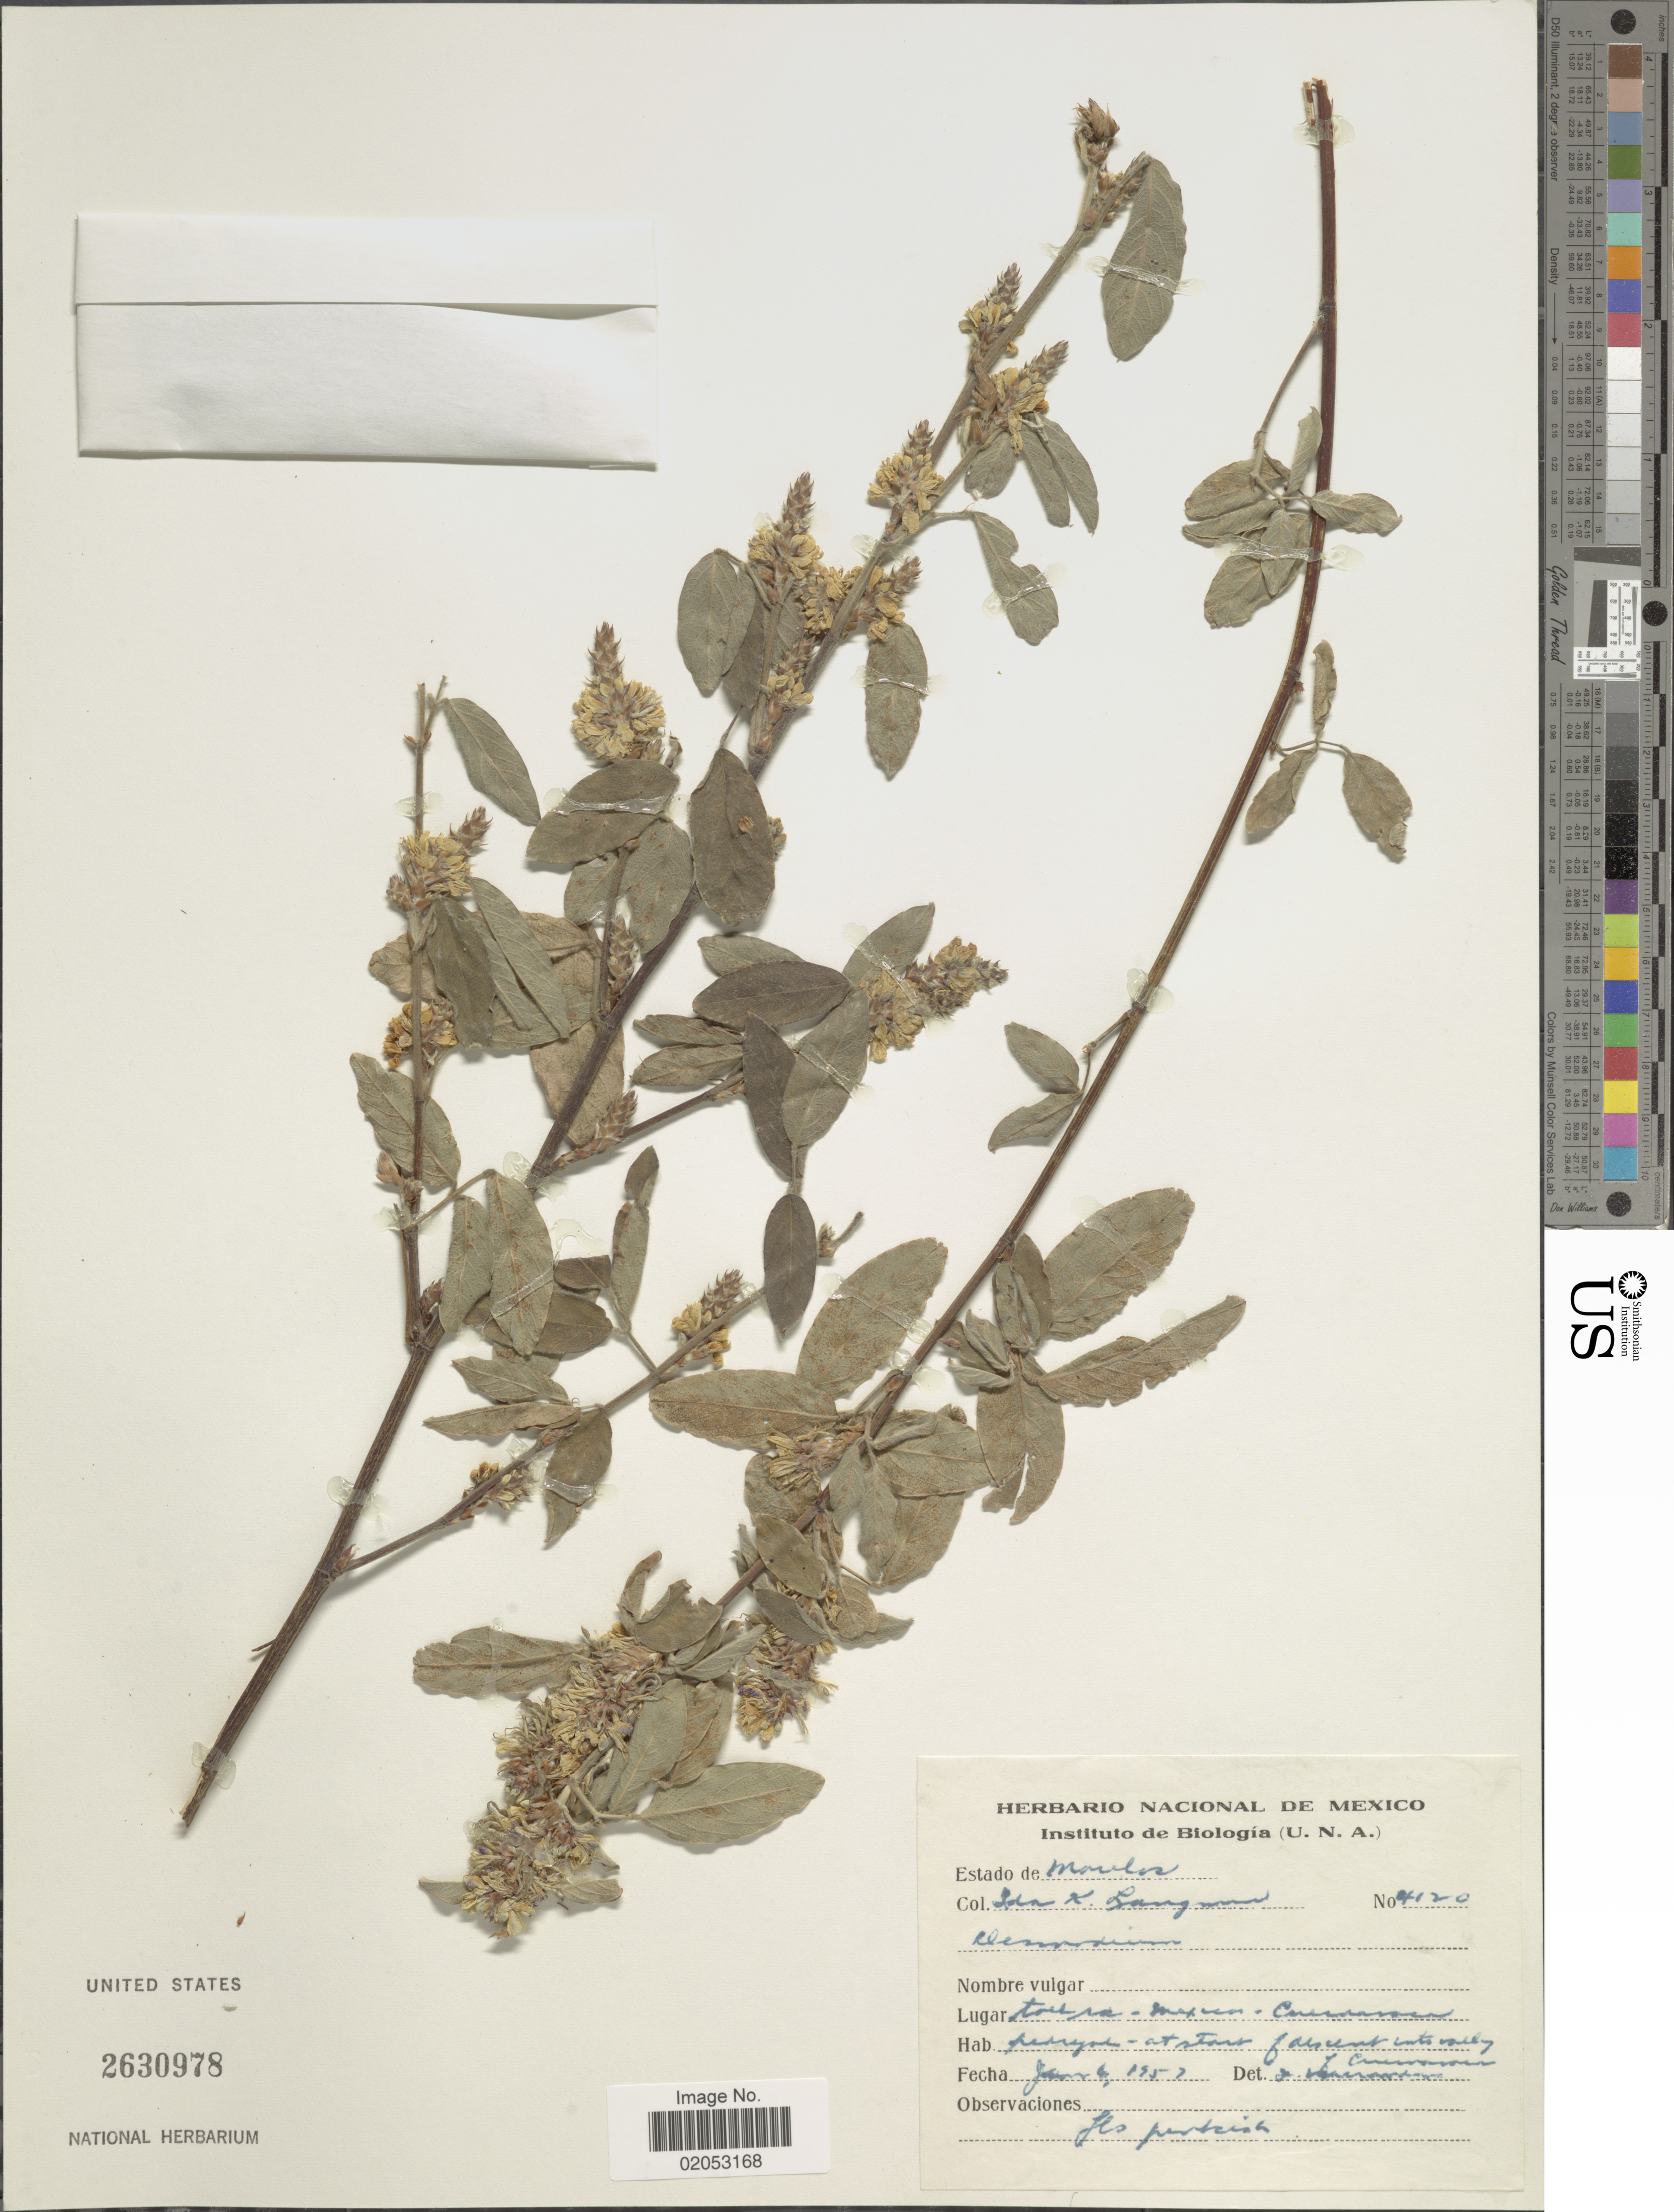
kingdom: Plantae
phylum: Tracheophyta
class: Magnoliopsida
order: Fabales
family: Fabaceae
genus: Desmodium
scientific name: Desmodium sp.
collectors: I. K. Langman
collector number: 4120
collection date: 1957-01-03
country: Mexico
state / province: Morelos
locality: Estado de Morelos.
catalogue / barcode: US 2630978